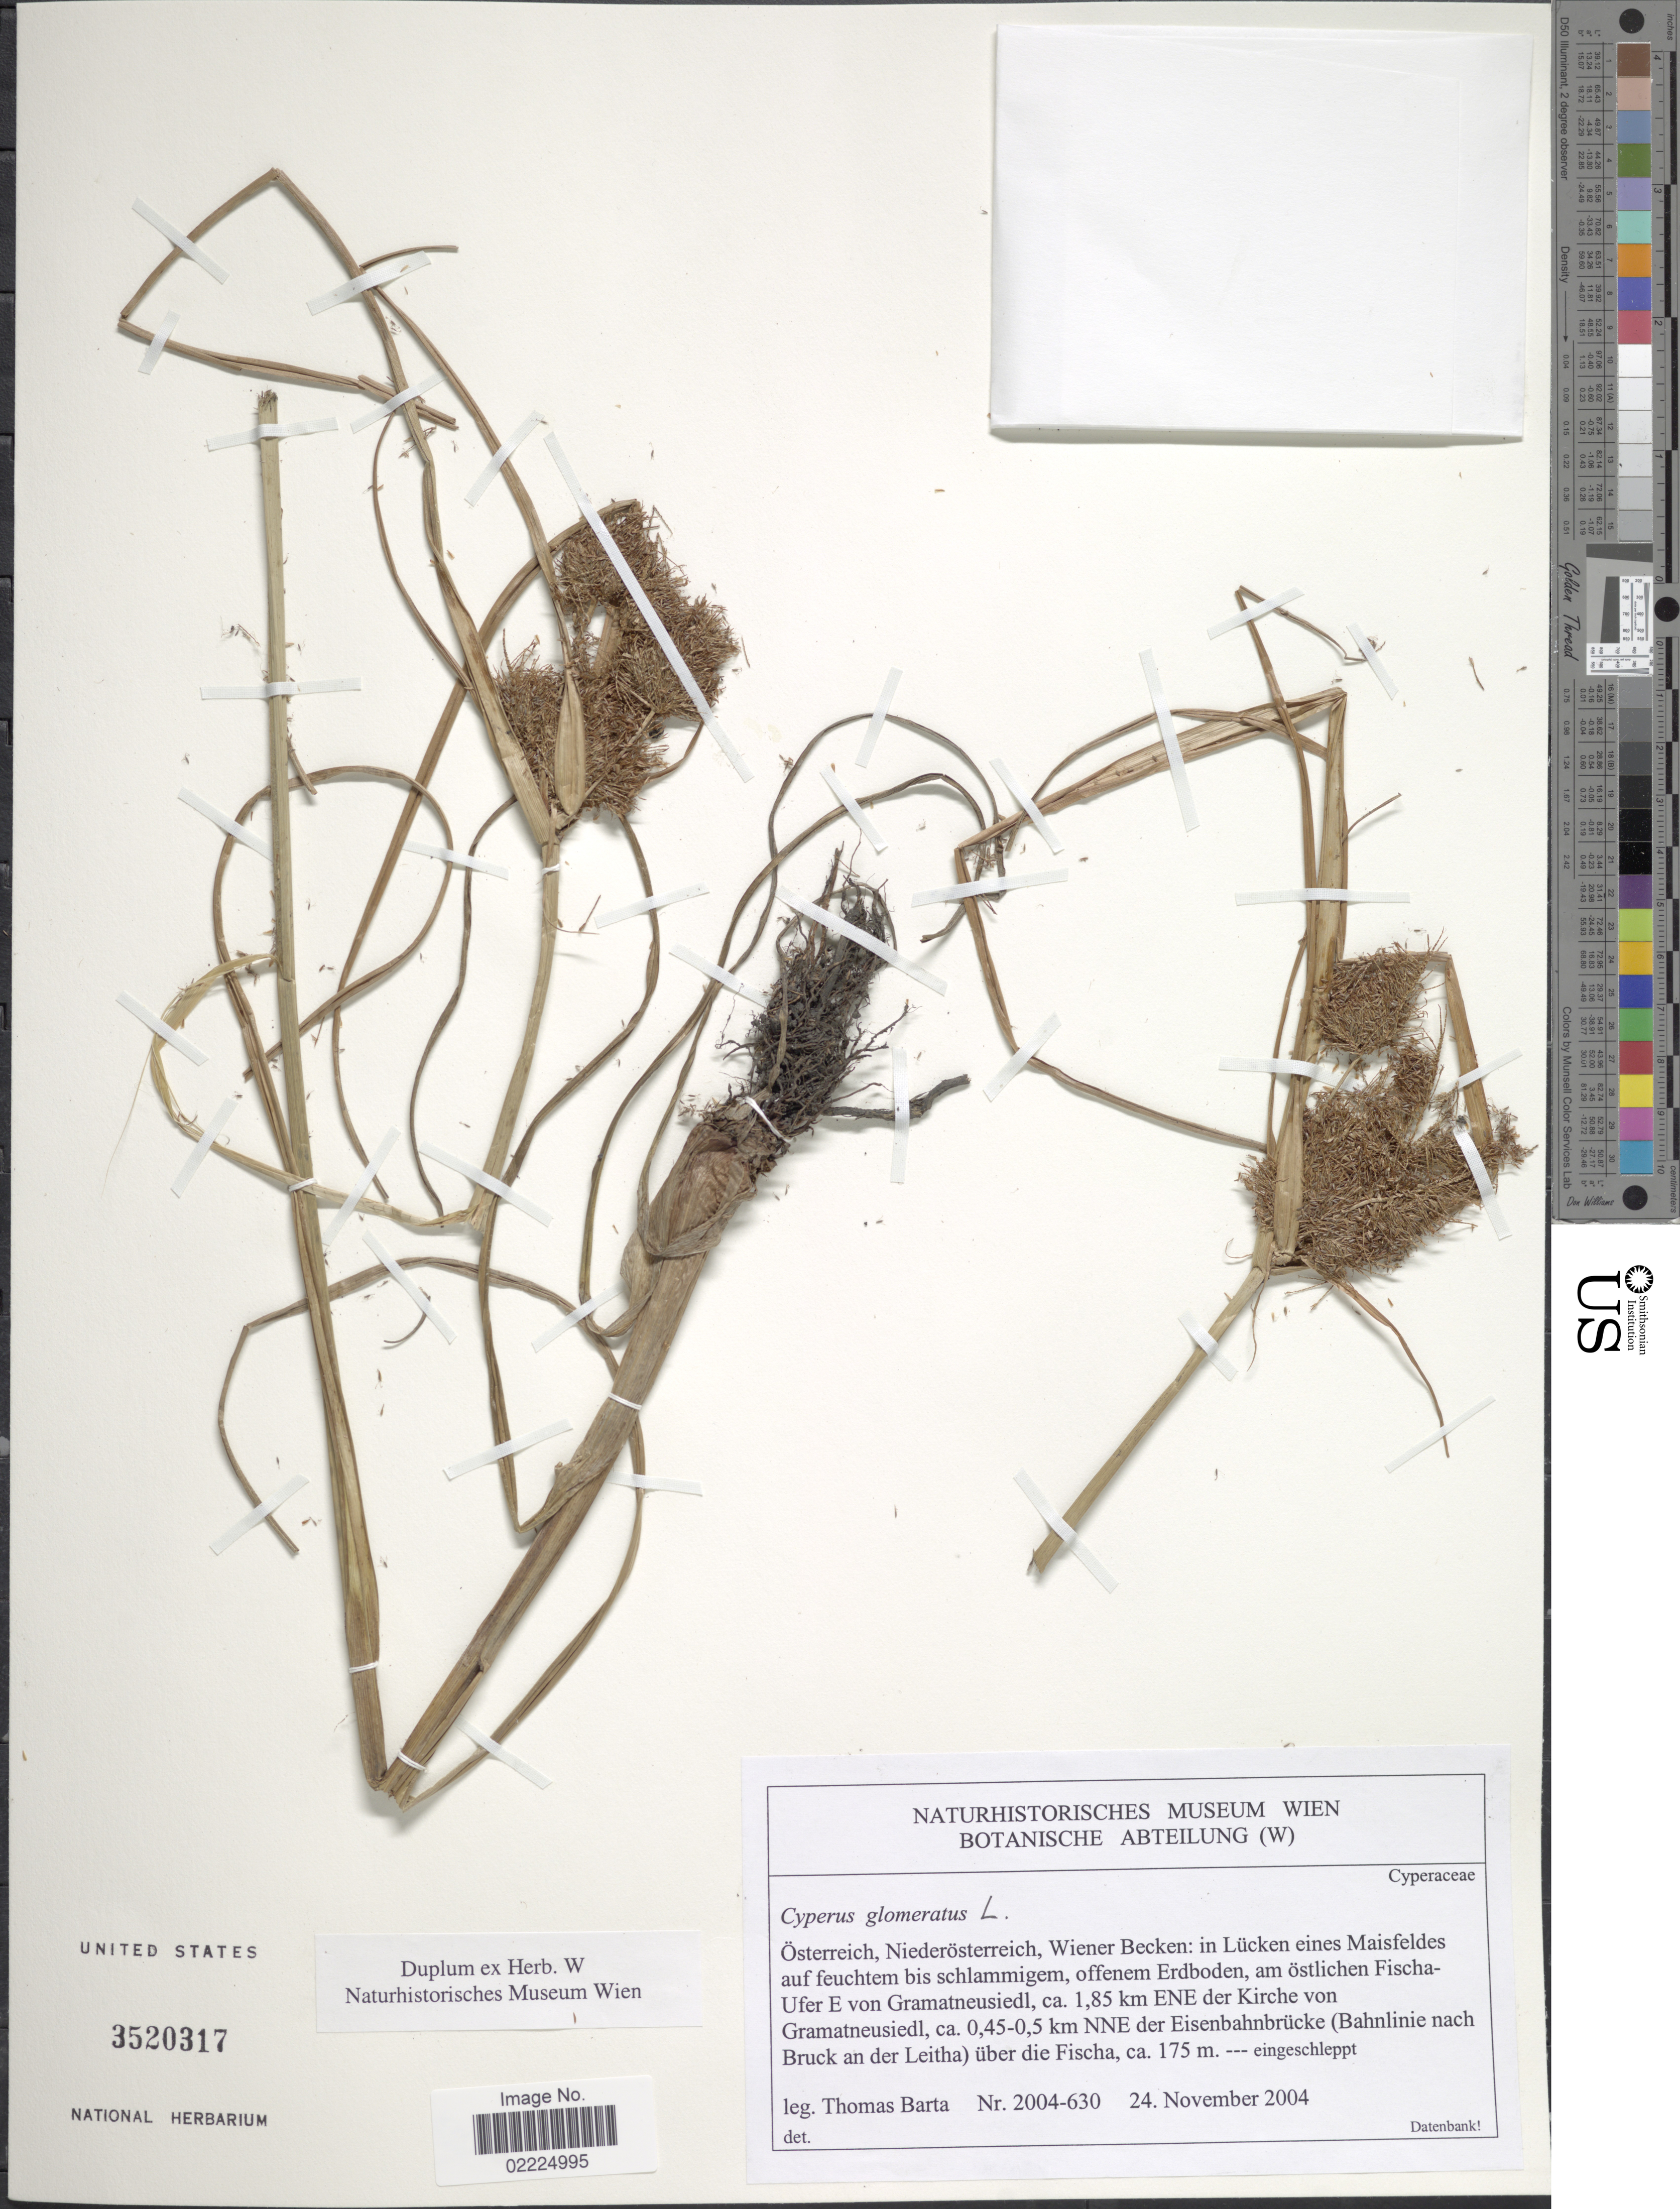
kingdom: Plantae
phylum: Tracheophyta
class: Liliopsida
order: Poales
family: Cyperaceae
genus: Cyperus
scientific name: Cyperus glomeratus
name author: L.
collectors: T. Barta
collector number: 2004-630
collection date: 2004-11-24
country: Austria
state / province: Niederosterreich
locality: Österreich, Wiener Becken: In Lücken eines Maisfeldes auf feuchtem bis schlammigem, offenem Erdboden, am östlichen Fischa-Ufer E von Gramatneusiedl, ca. 1.85 km ENE der Kirche von Gramatneusiedl, ca 0.45-0.5 km NNE der Eisenbahnbrücke (Bahnlinie nach Bruck an der Leitha) über die Fischa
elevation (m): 175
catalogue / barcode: US 3520317